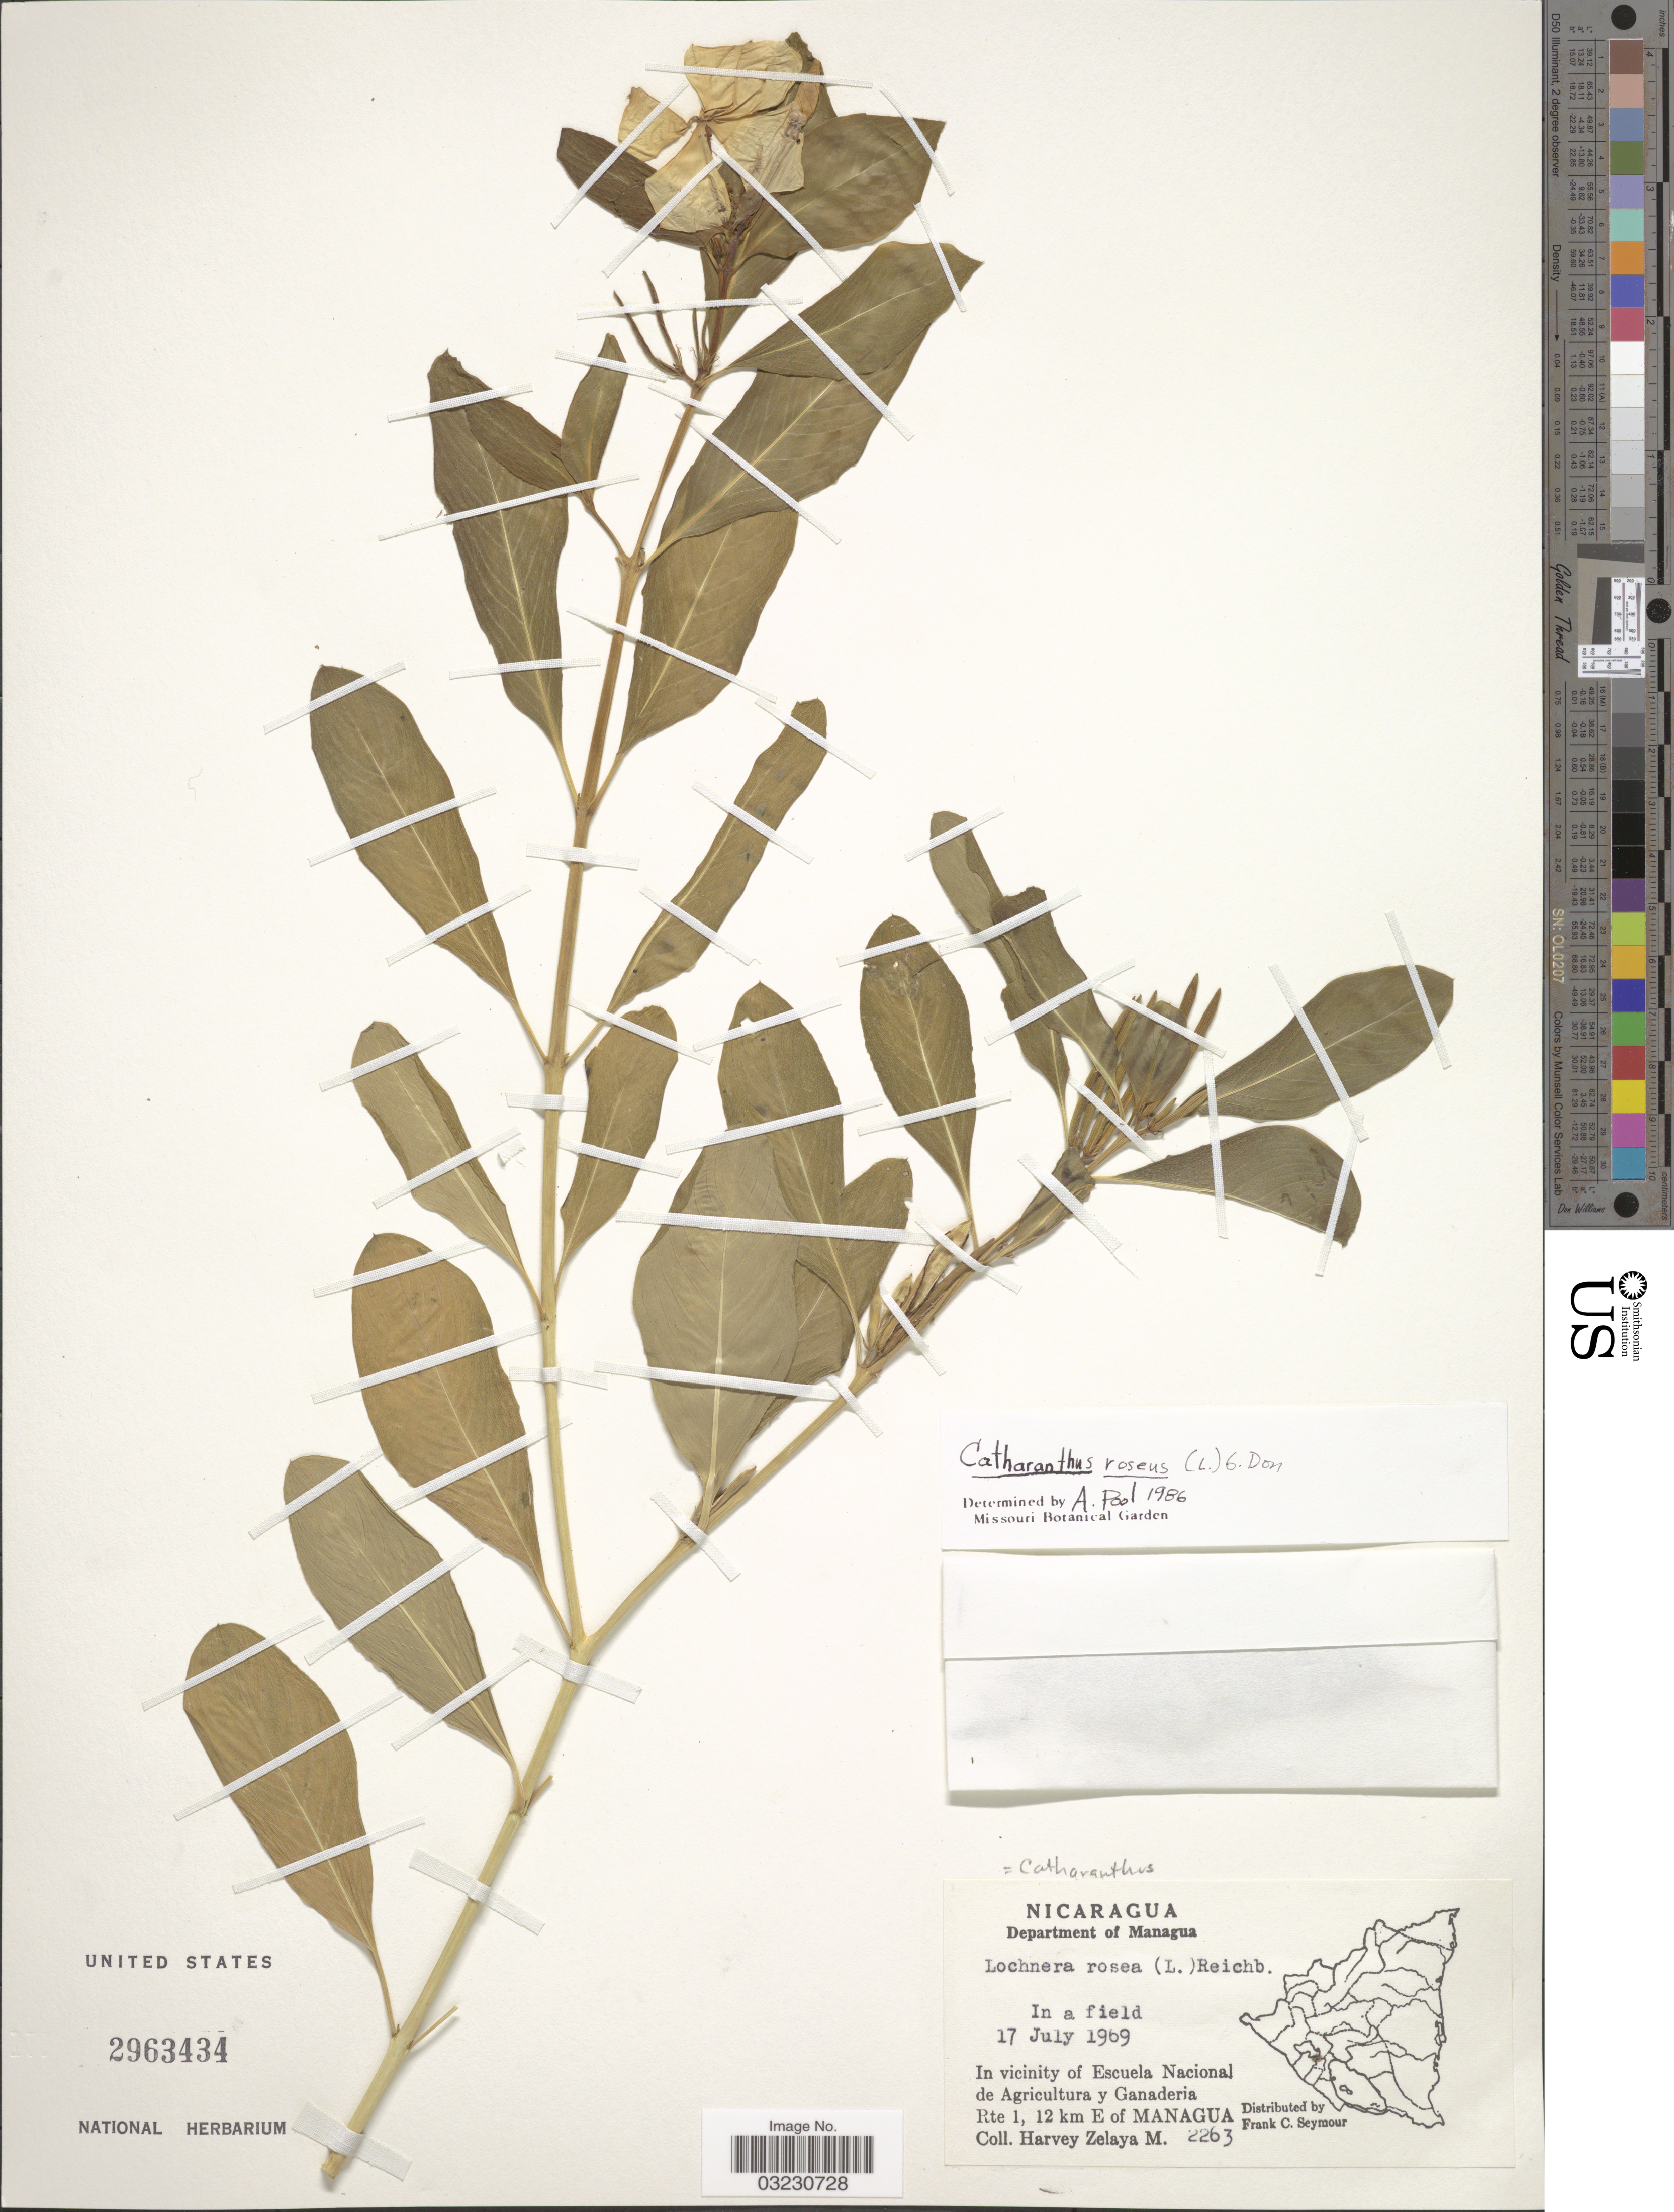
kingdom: Plantae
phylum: Tracheophyta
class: Magnoliopsida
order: Gentianales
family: Apocynaceae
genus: Catharanthus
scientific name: Catharanthus roseus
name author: (L.) G. Don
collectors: H. Zelaya M.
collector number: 2263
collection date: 1969-07-17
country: Nicaragua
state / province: Managua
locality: Department of Managua, In vicinity of Escuela Nacional de Agricultura y Ganaderia, Rte 1, 12 km E of Managua.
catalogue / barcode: US 2963434